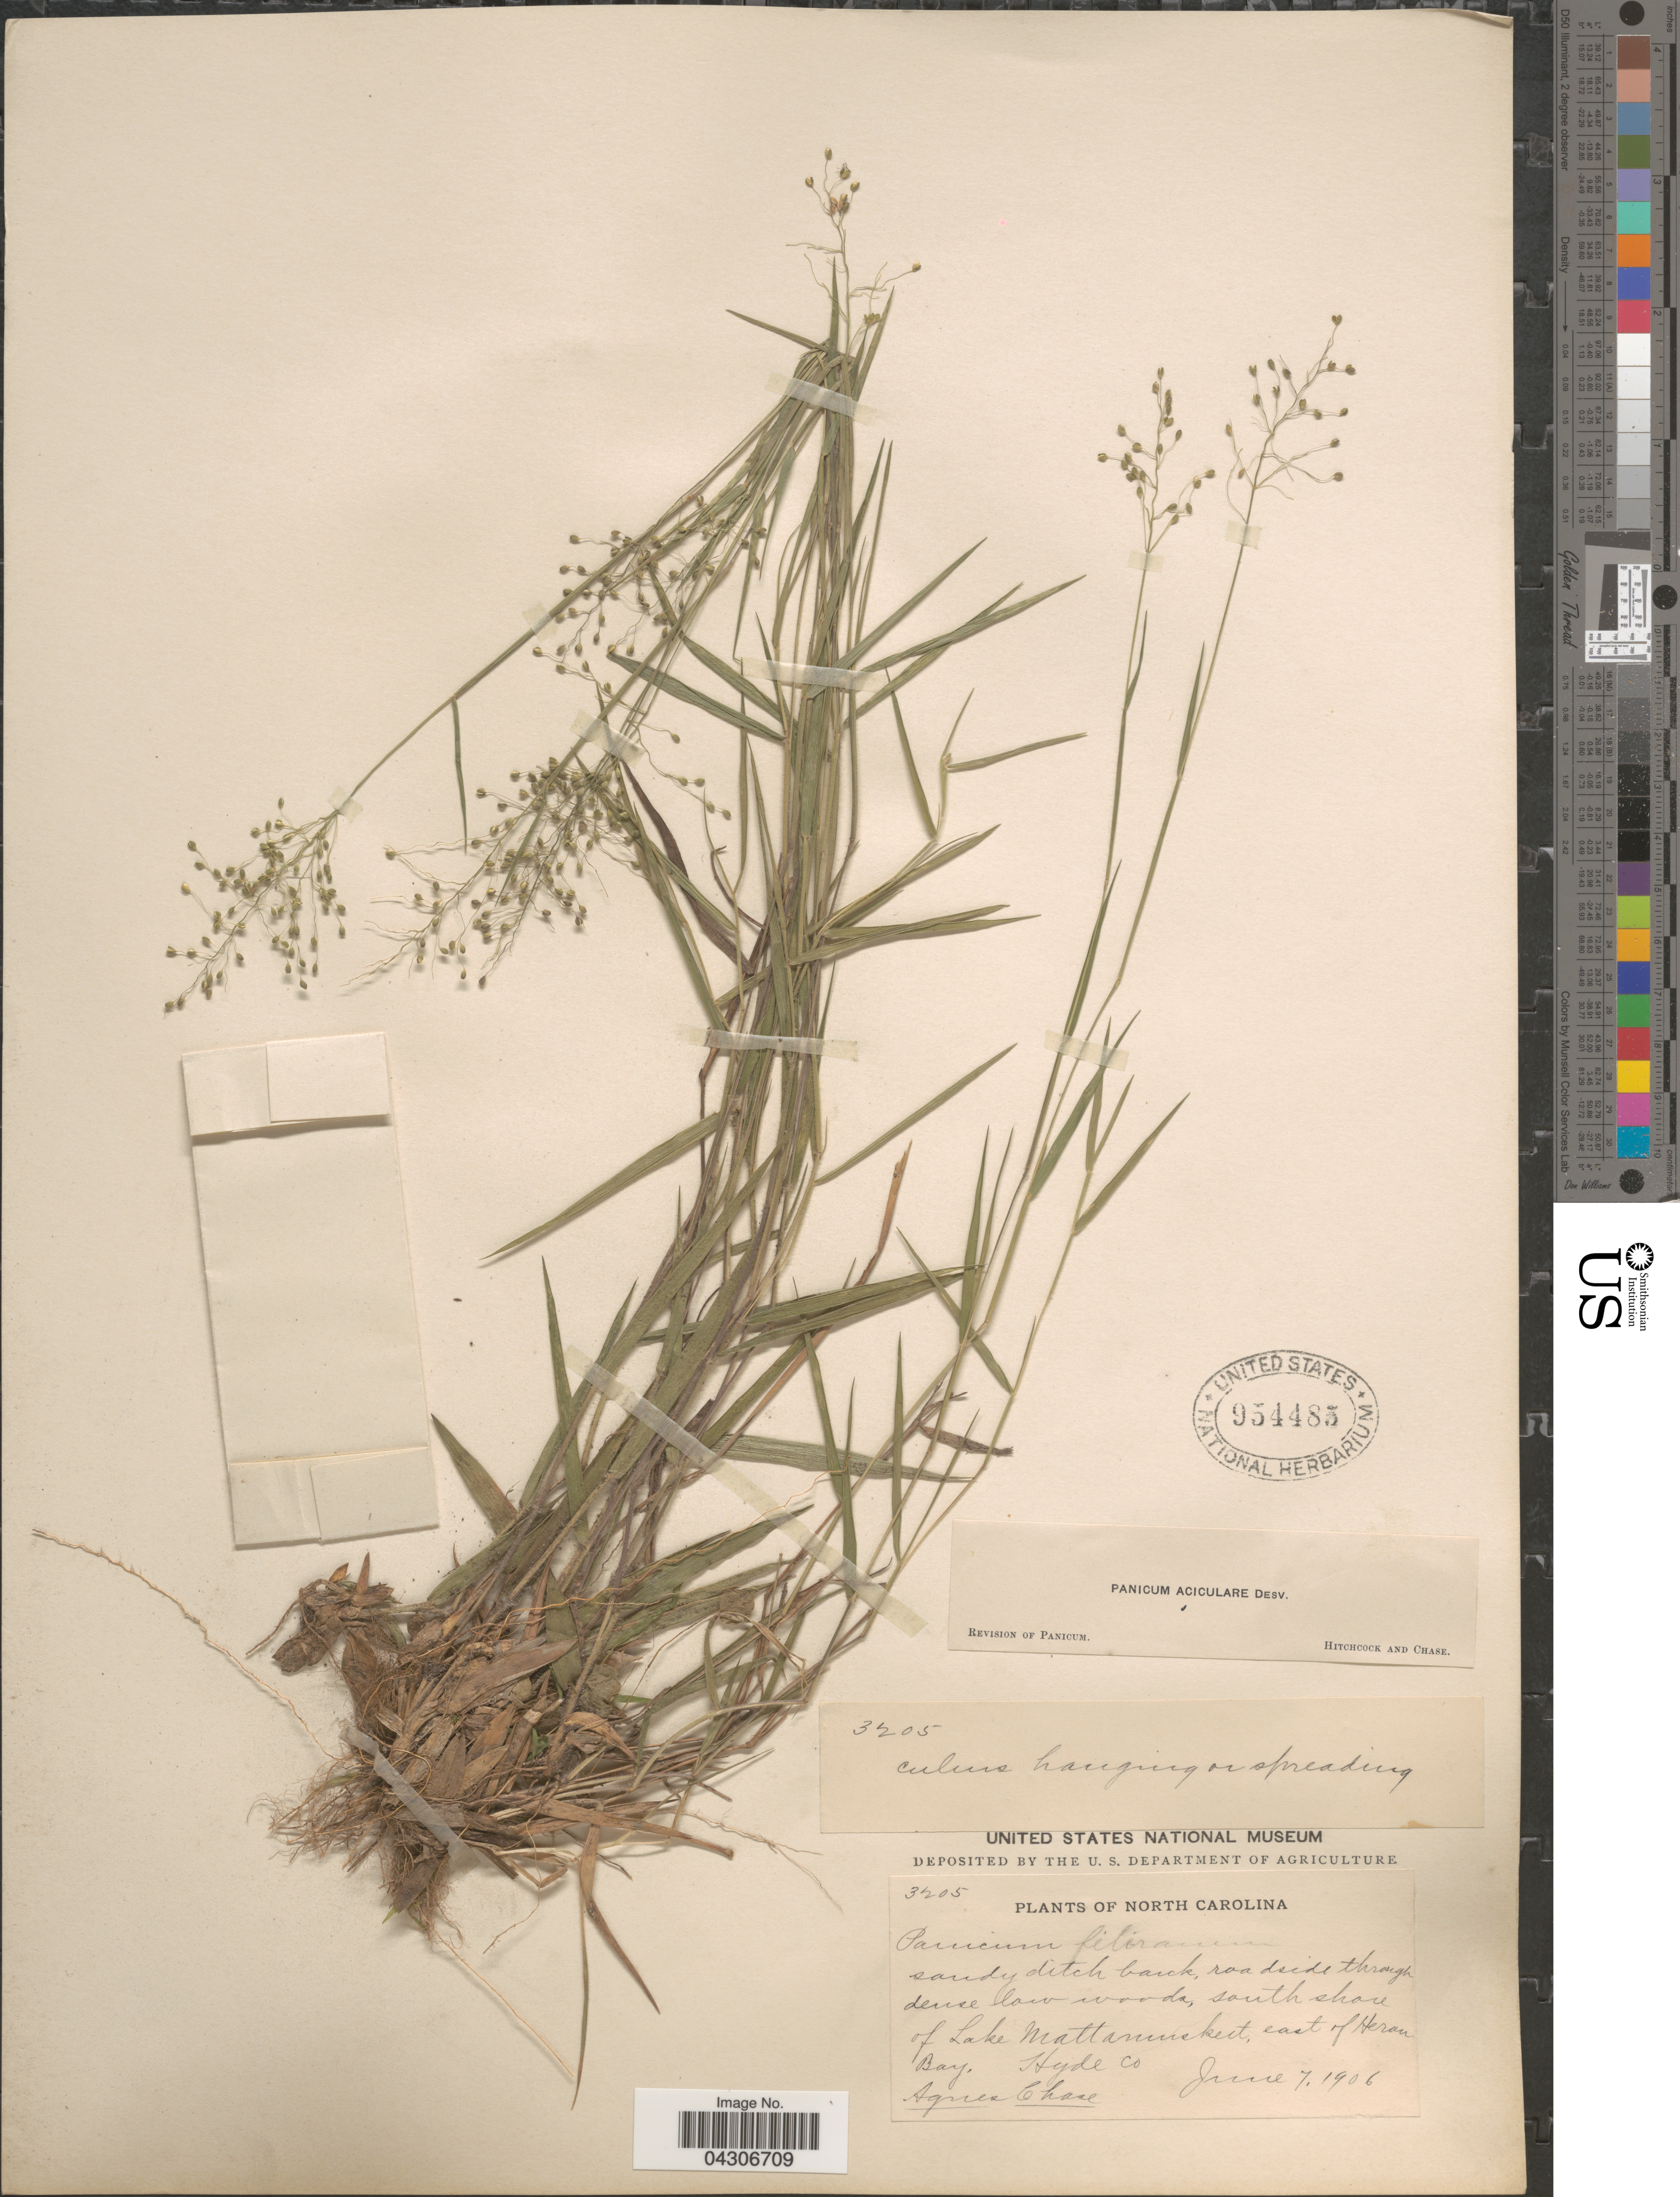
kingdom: Plantae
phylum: Tracheophyta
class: Liliopsida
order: Poales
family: Poaceae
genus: Dichanthelium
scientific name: Dichanthelium aciculare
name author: (Desv. ex Poir.) Gould & C.A. Clark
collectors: A. Chase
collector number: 3205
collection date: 1906-06-07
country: United States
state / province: North Carolina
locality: Sandy ditch bank, roadside through dense low woods, south shore of Lake Mattamuskeet, east of Heron Bay. Hyde Co.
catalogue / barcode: US 954485